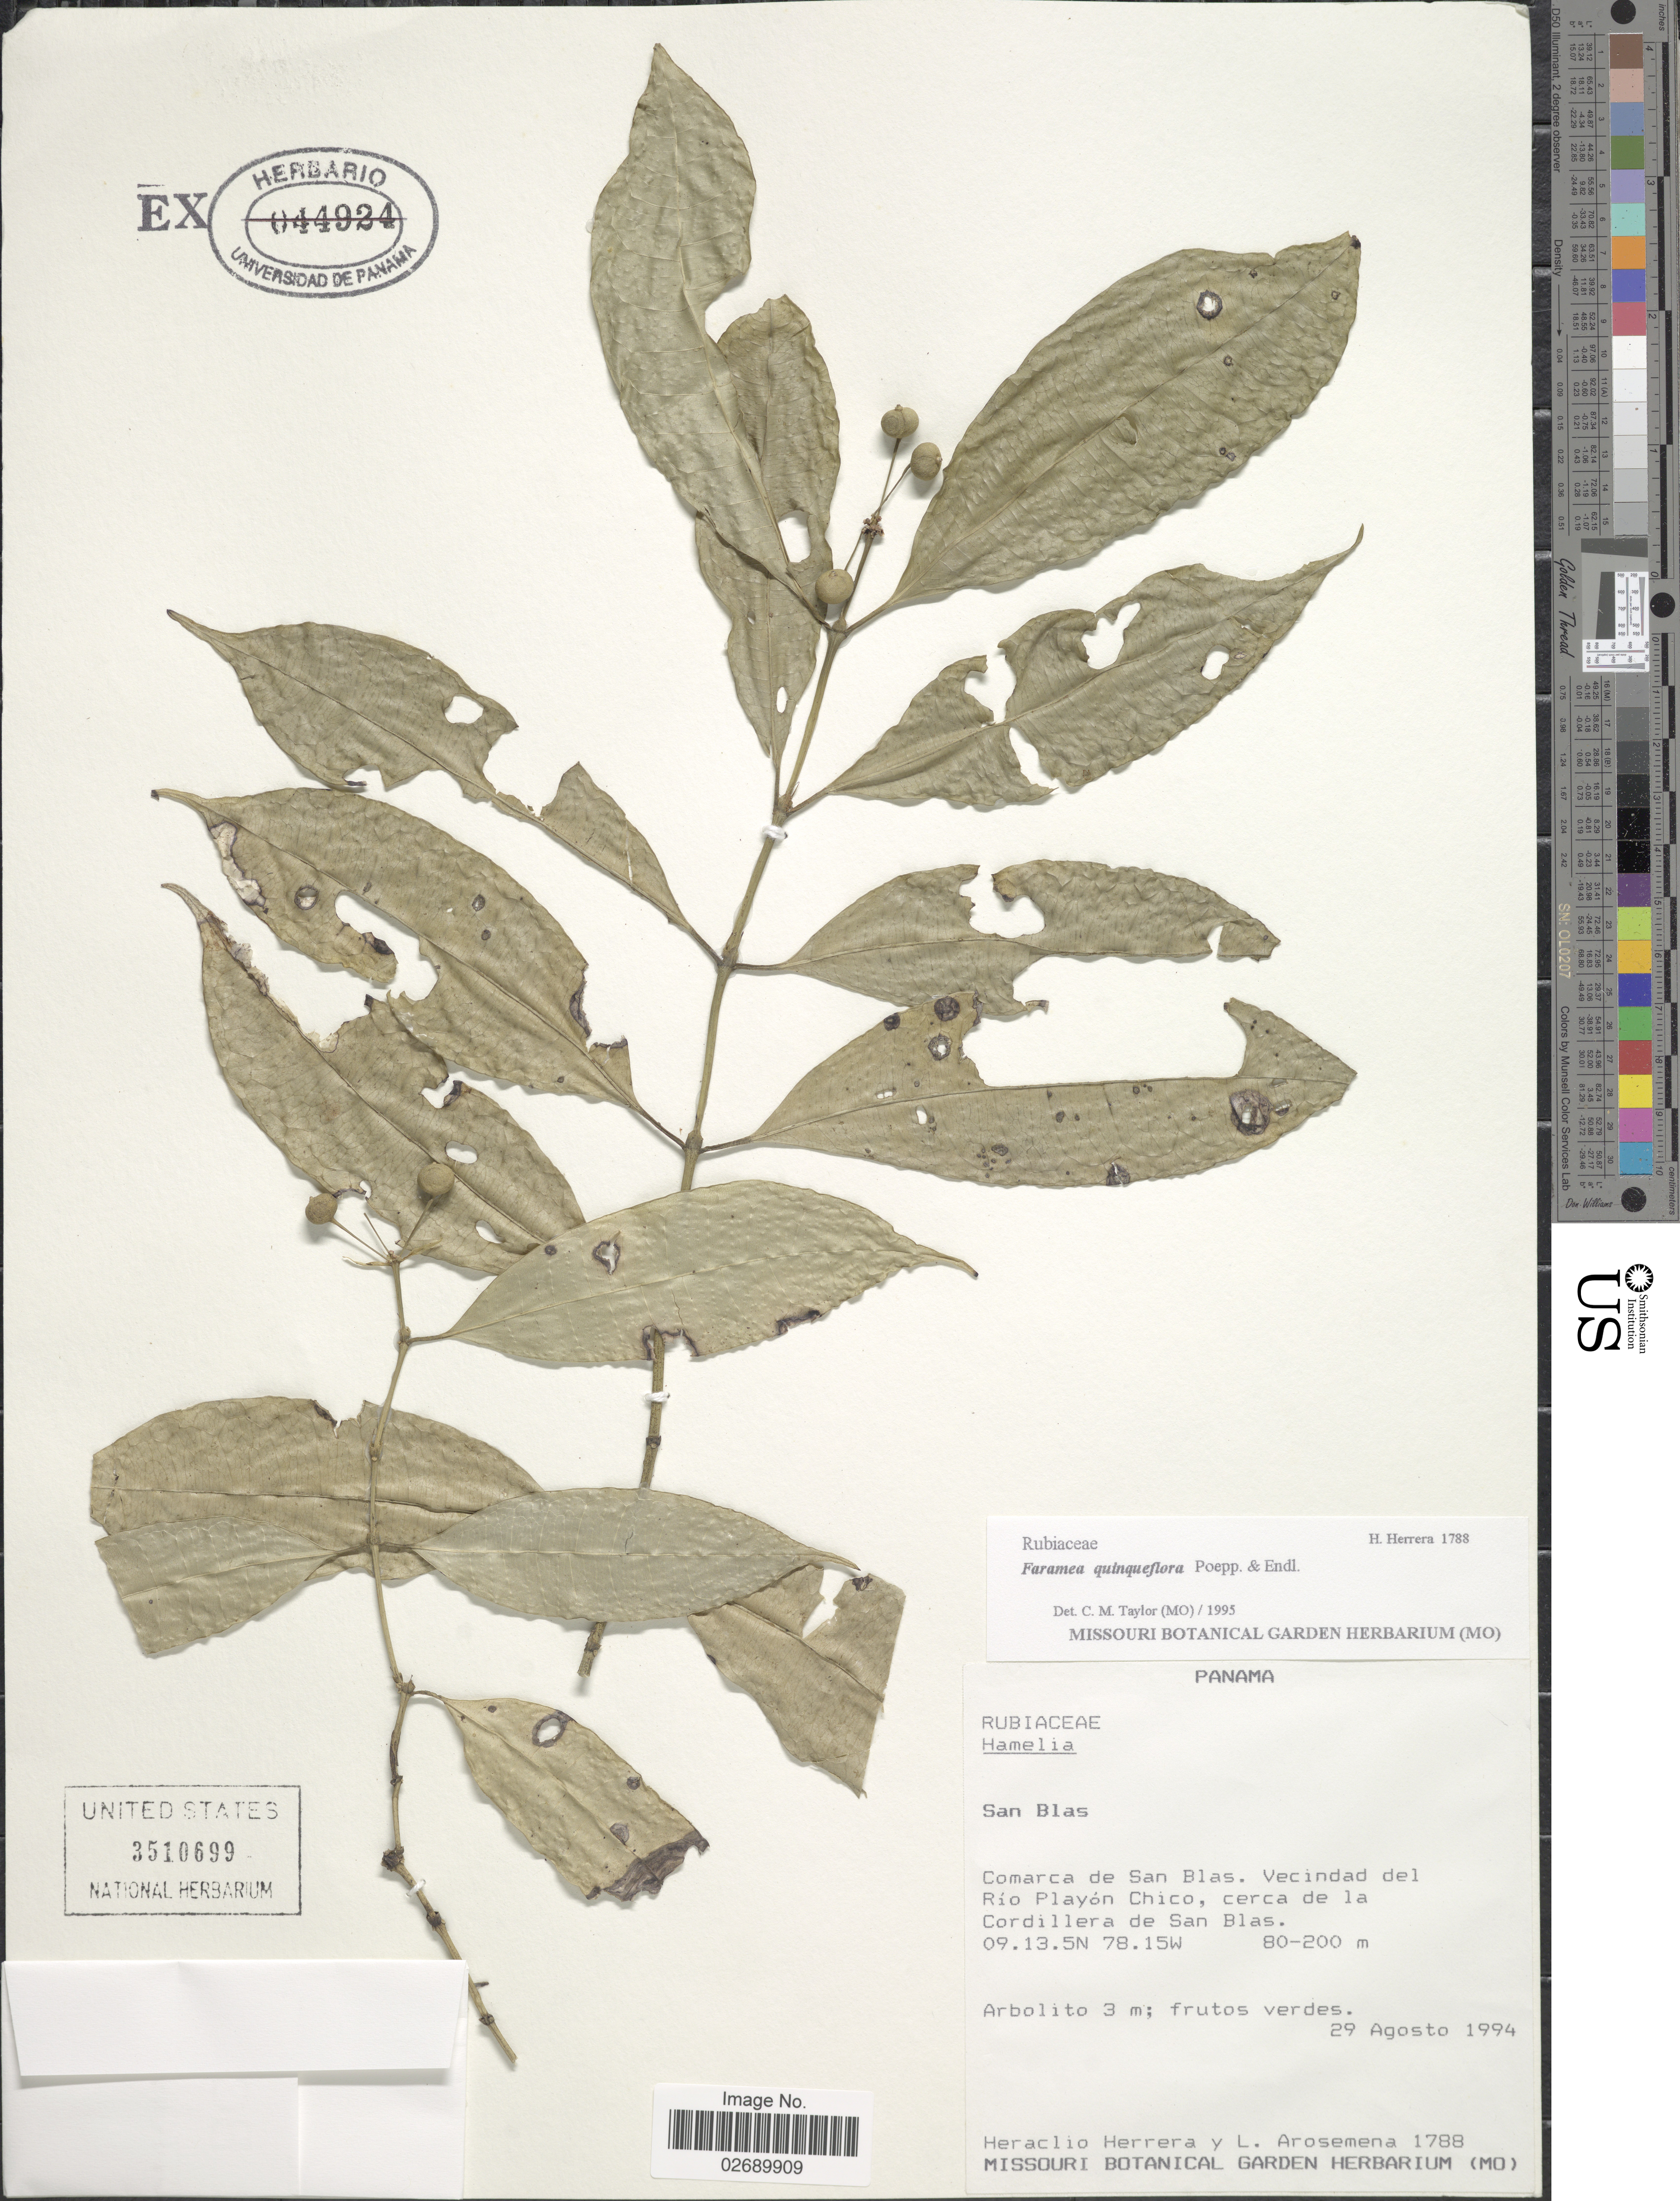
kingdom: Plantae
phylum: Tracheophyta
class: Magnoliopsida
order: Gentianales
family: Rubiaceae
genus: Faramea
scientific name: Faramea quinqueflora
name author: Poepp. & Endl.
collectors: H. Herrera & L. Arosemena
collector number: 1788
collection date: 1994-08-29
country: Panama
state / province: Kuna Yala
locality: Comarca de San Blas. Vecindad del Rio Playon Chico, cerca de la Cordillera de San Blas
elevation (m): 80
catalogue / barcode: US 3510699